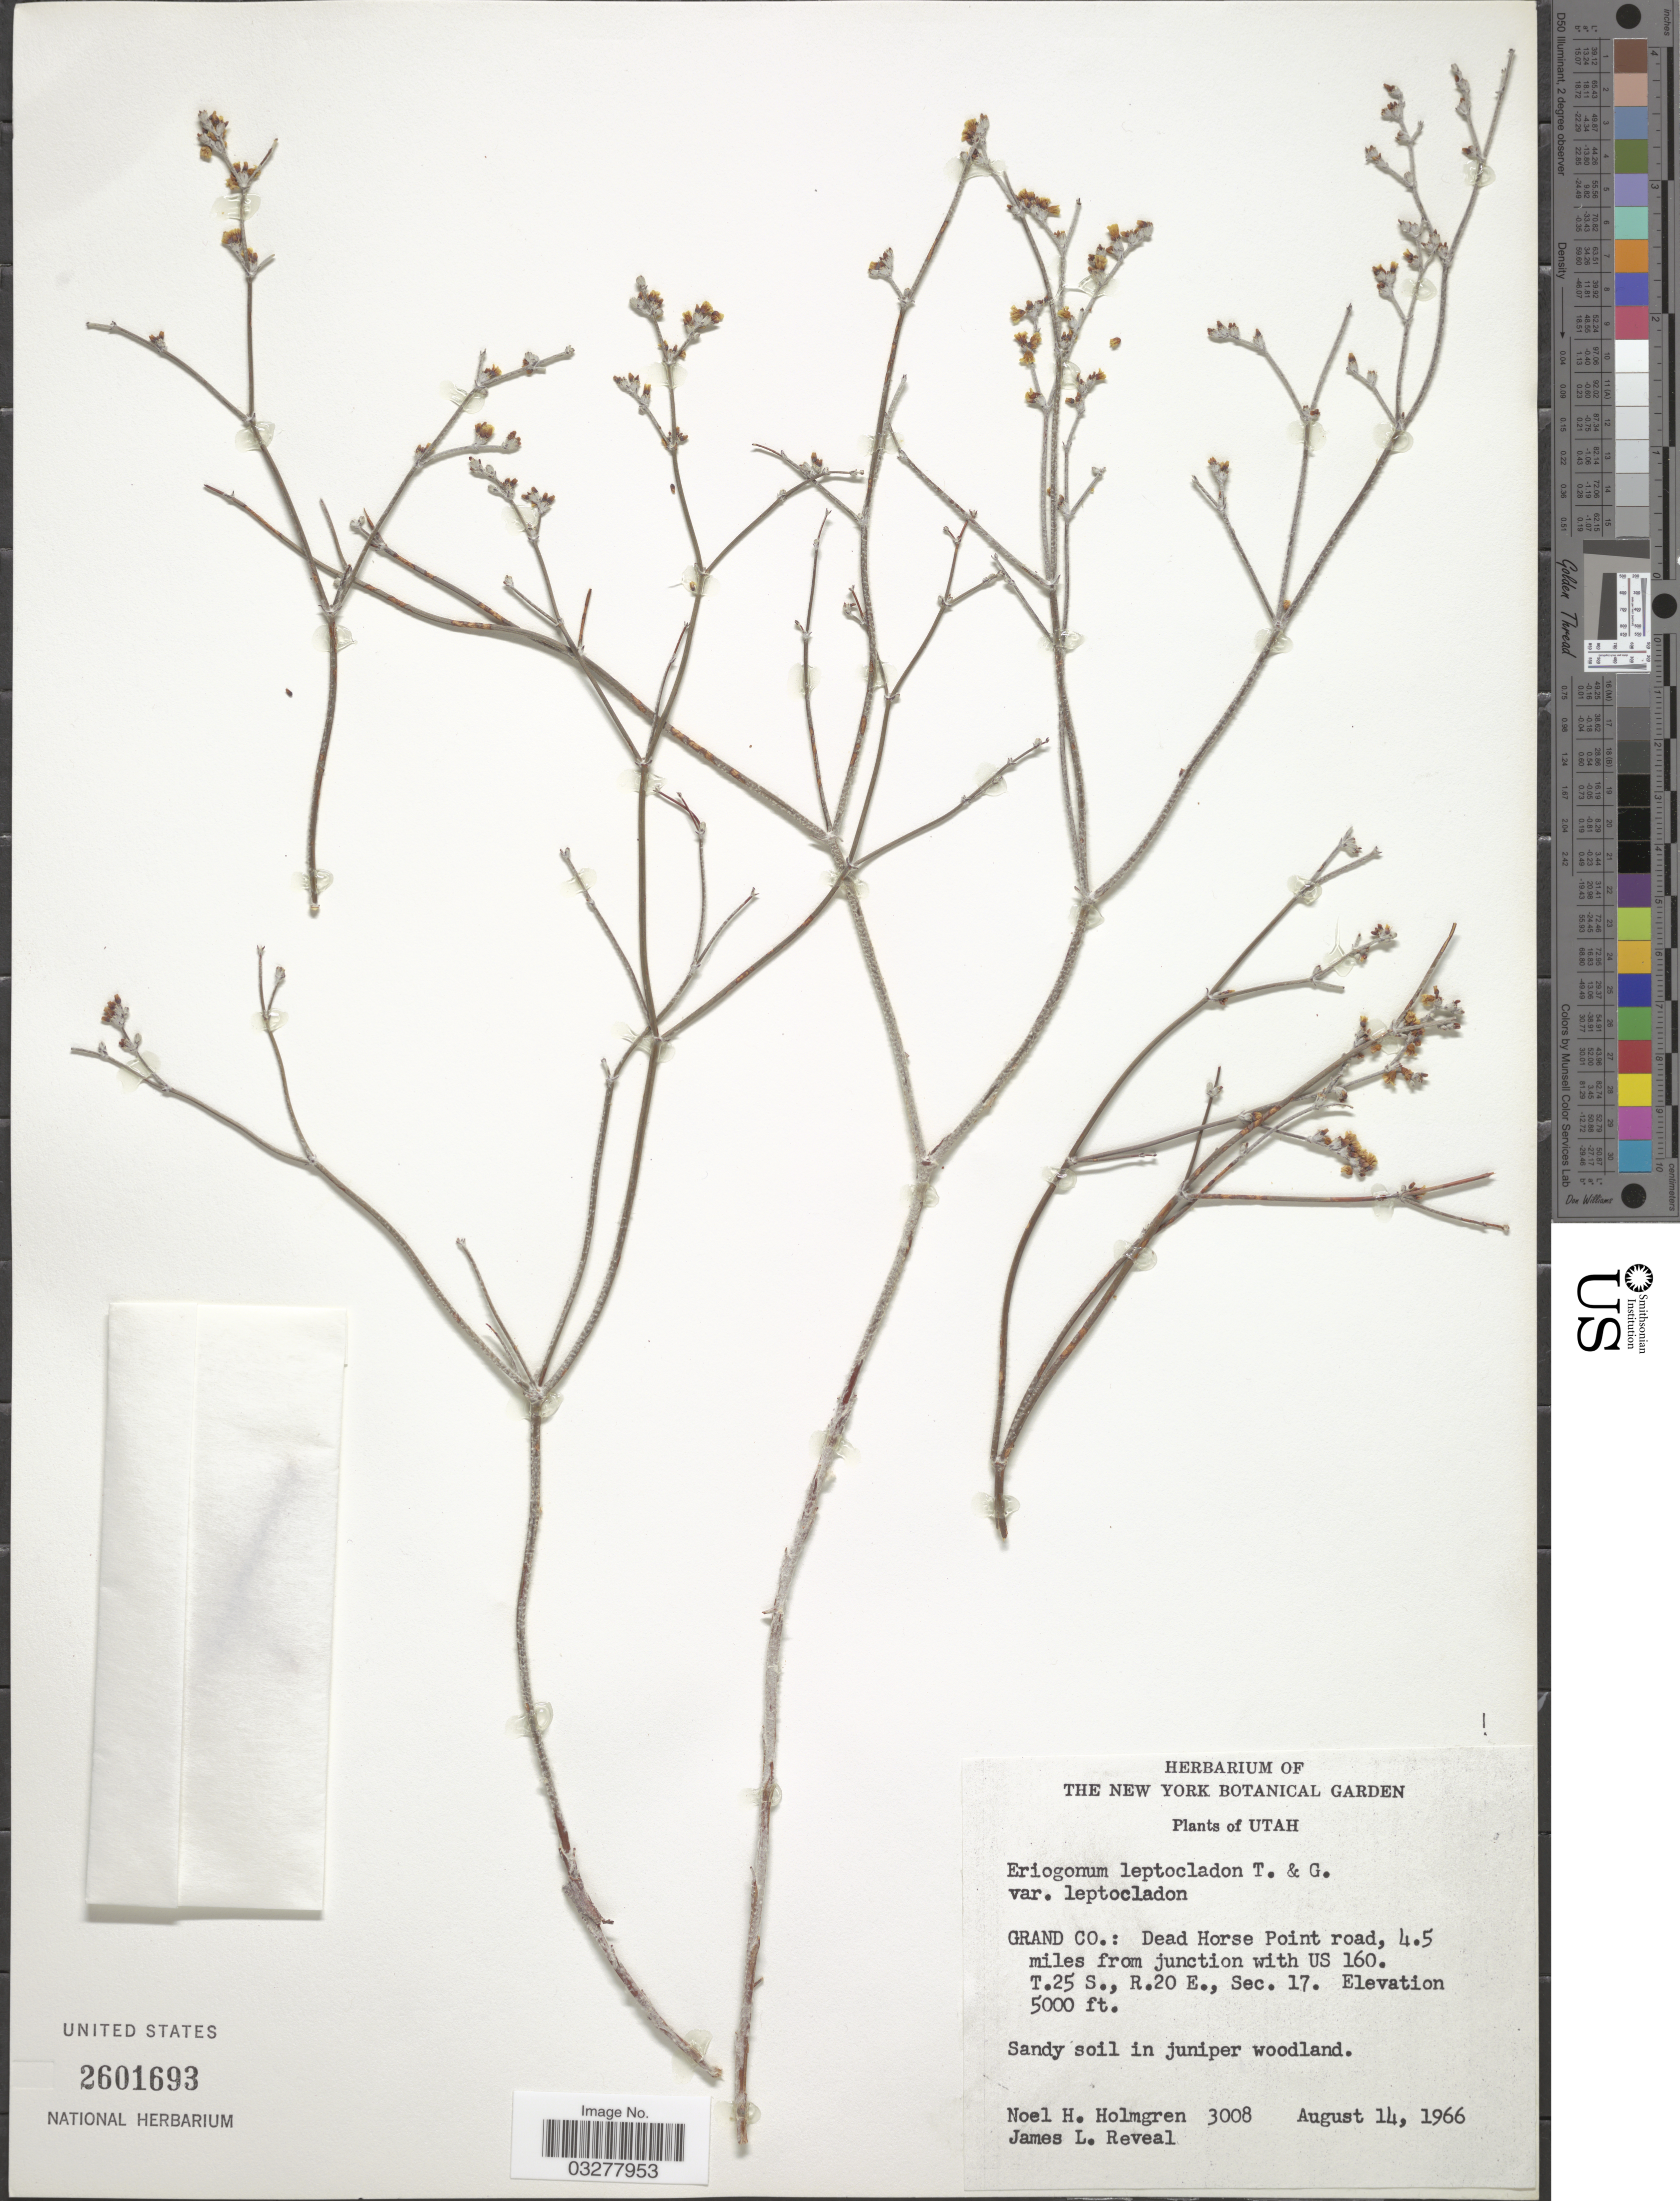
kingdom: Plantae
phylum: Tracheophyta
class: Magnoliopsida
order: Caryophyllales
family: Polygonaceae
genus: Eriogonum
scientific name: Eriogonum leptocladon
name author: Torr. & A. Gray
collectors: N. H. Holmgren & J. L. Reveal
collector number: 3008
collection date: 1966-08-14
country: United States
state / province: Utah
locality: Grand Co.: Dead Horse Point road, 4.5 miles from junction with US 160. T.25 S., R.20 E., Sec. 17.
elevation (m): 1524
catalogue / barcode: US 2601693